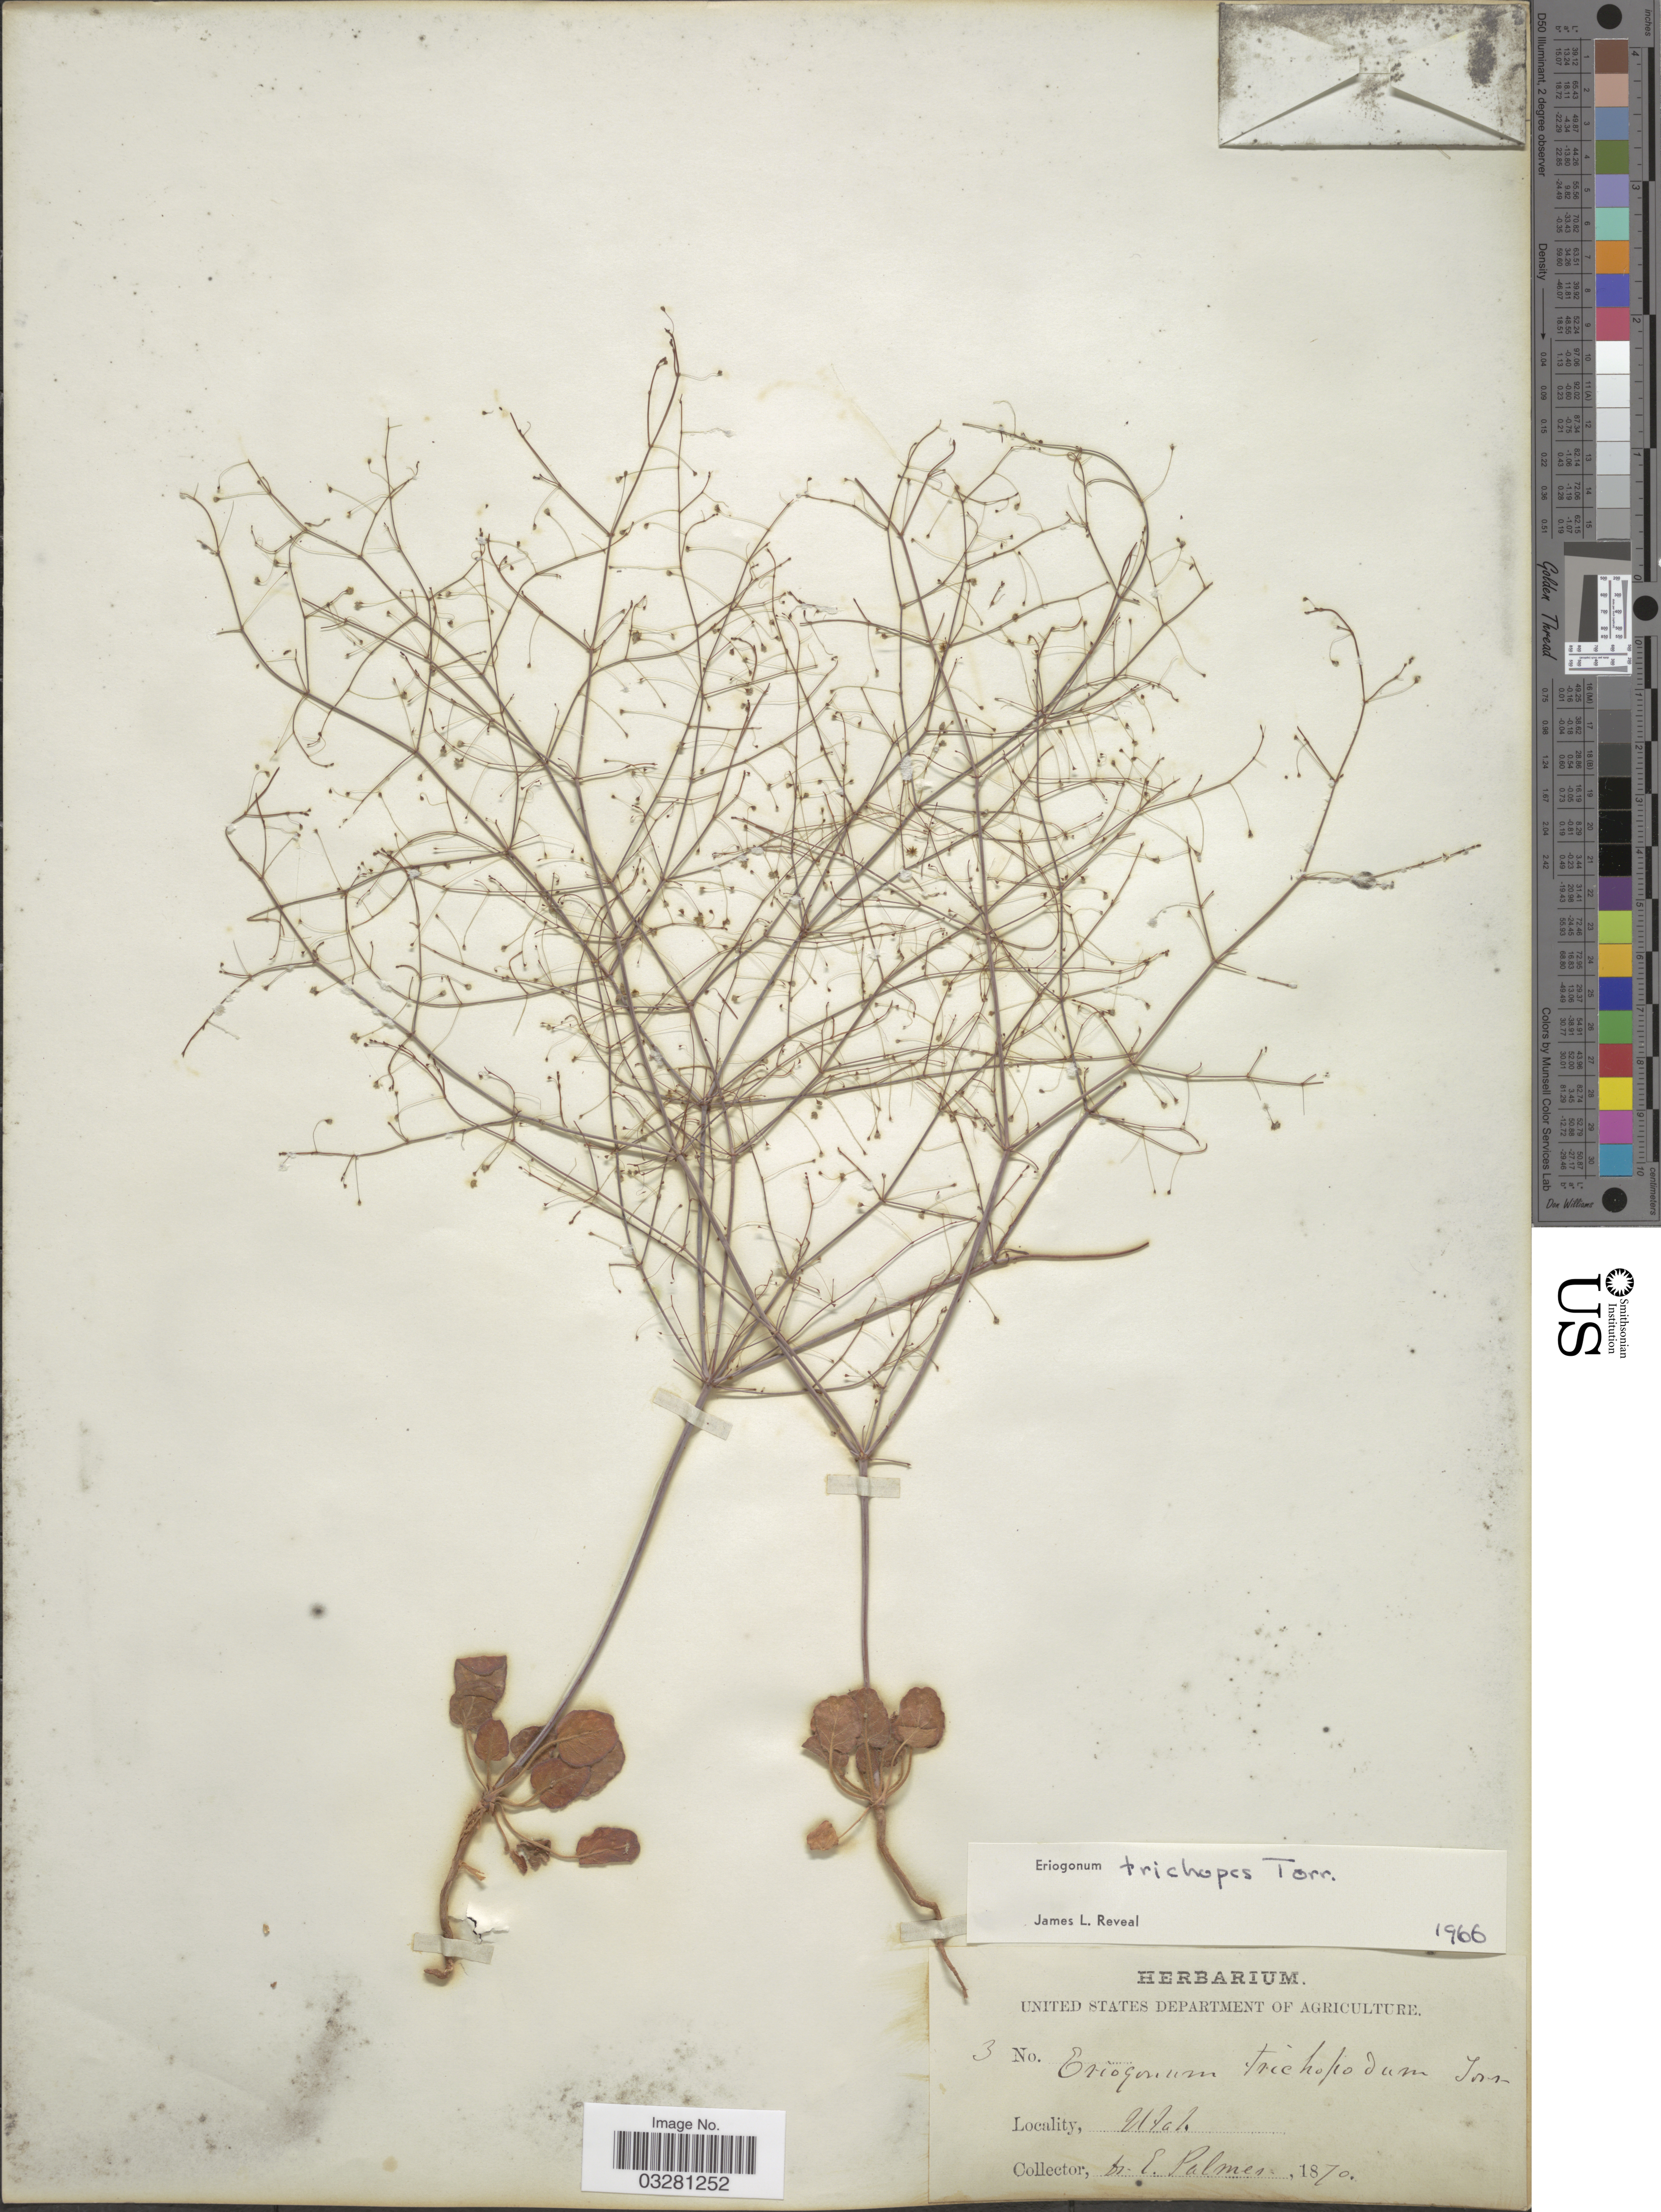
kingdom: Plantae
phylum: Tracheophyta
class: Magnoliopsida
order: Caryophyllales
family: Polygonaceae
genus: Eriogonum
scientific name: Eriogonum trichopes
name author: Torr.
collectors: E. Palmer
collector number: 3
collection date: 1870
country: United States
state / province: Utah